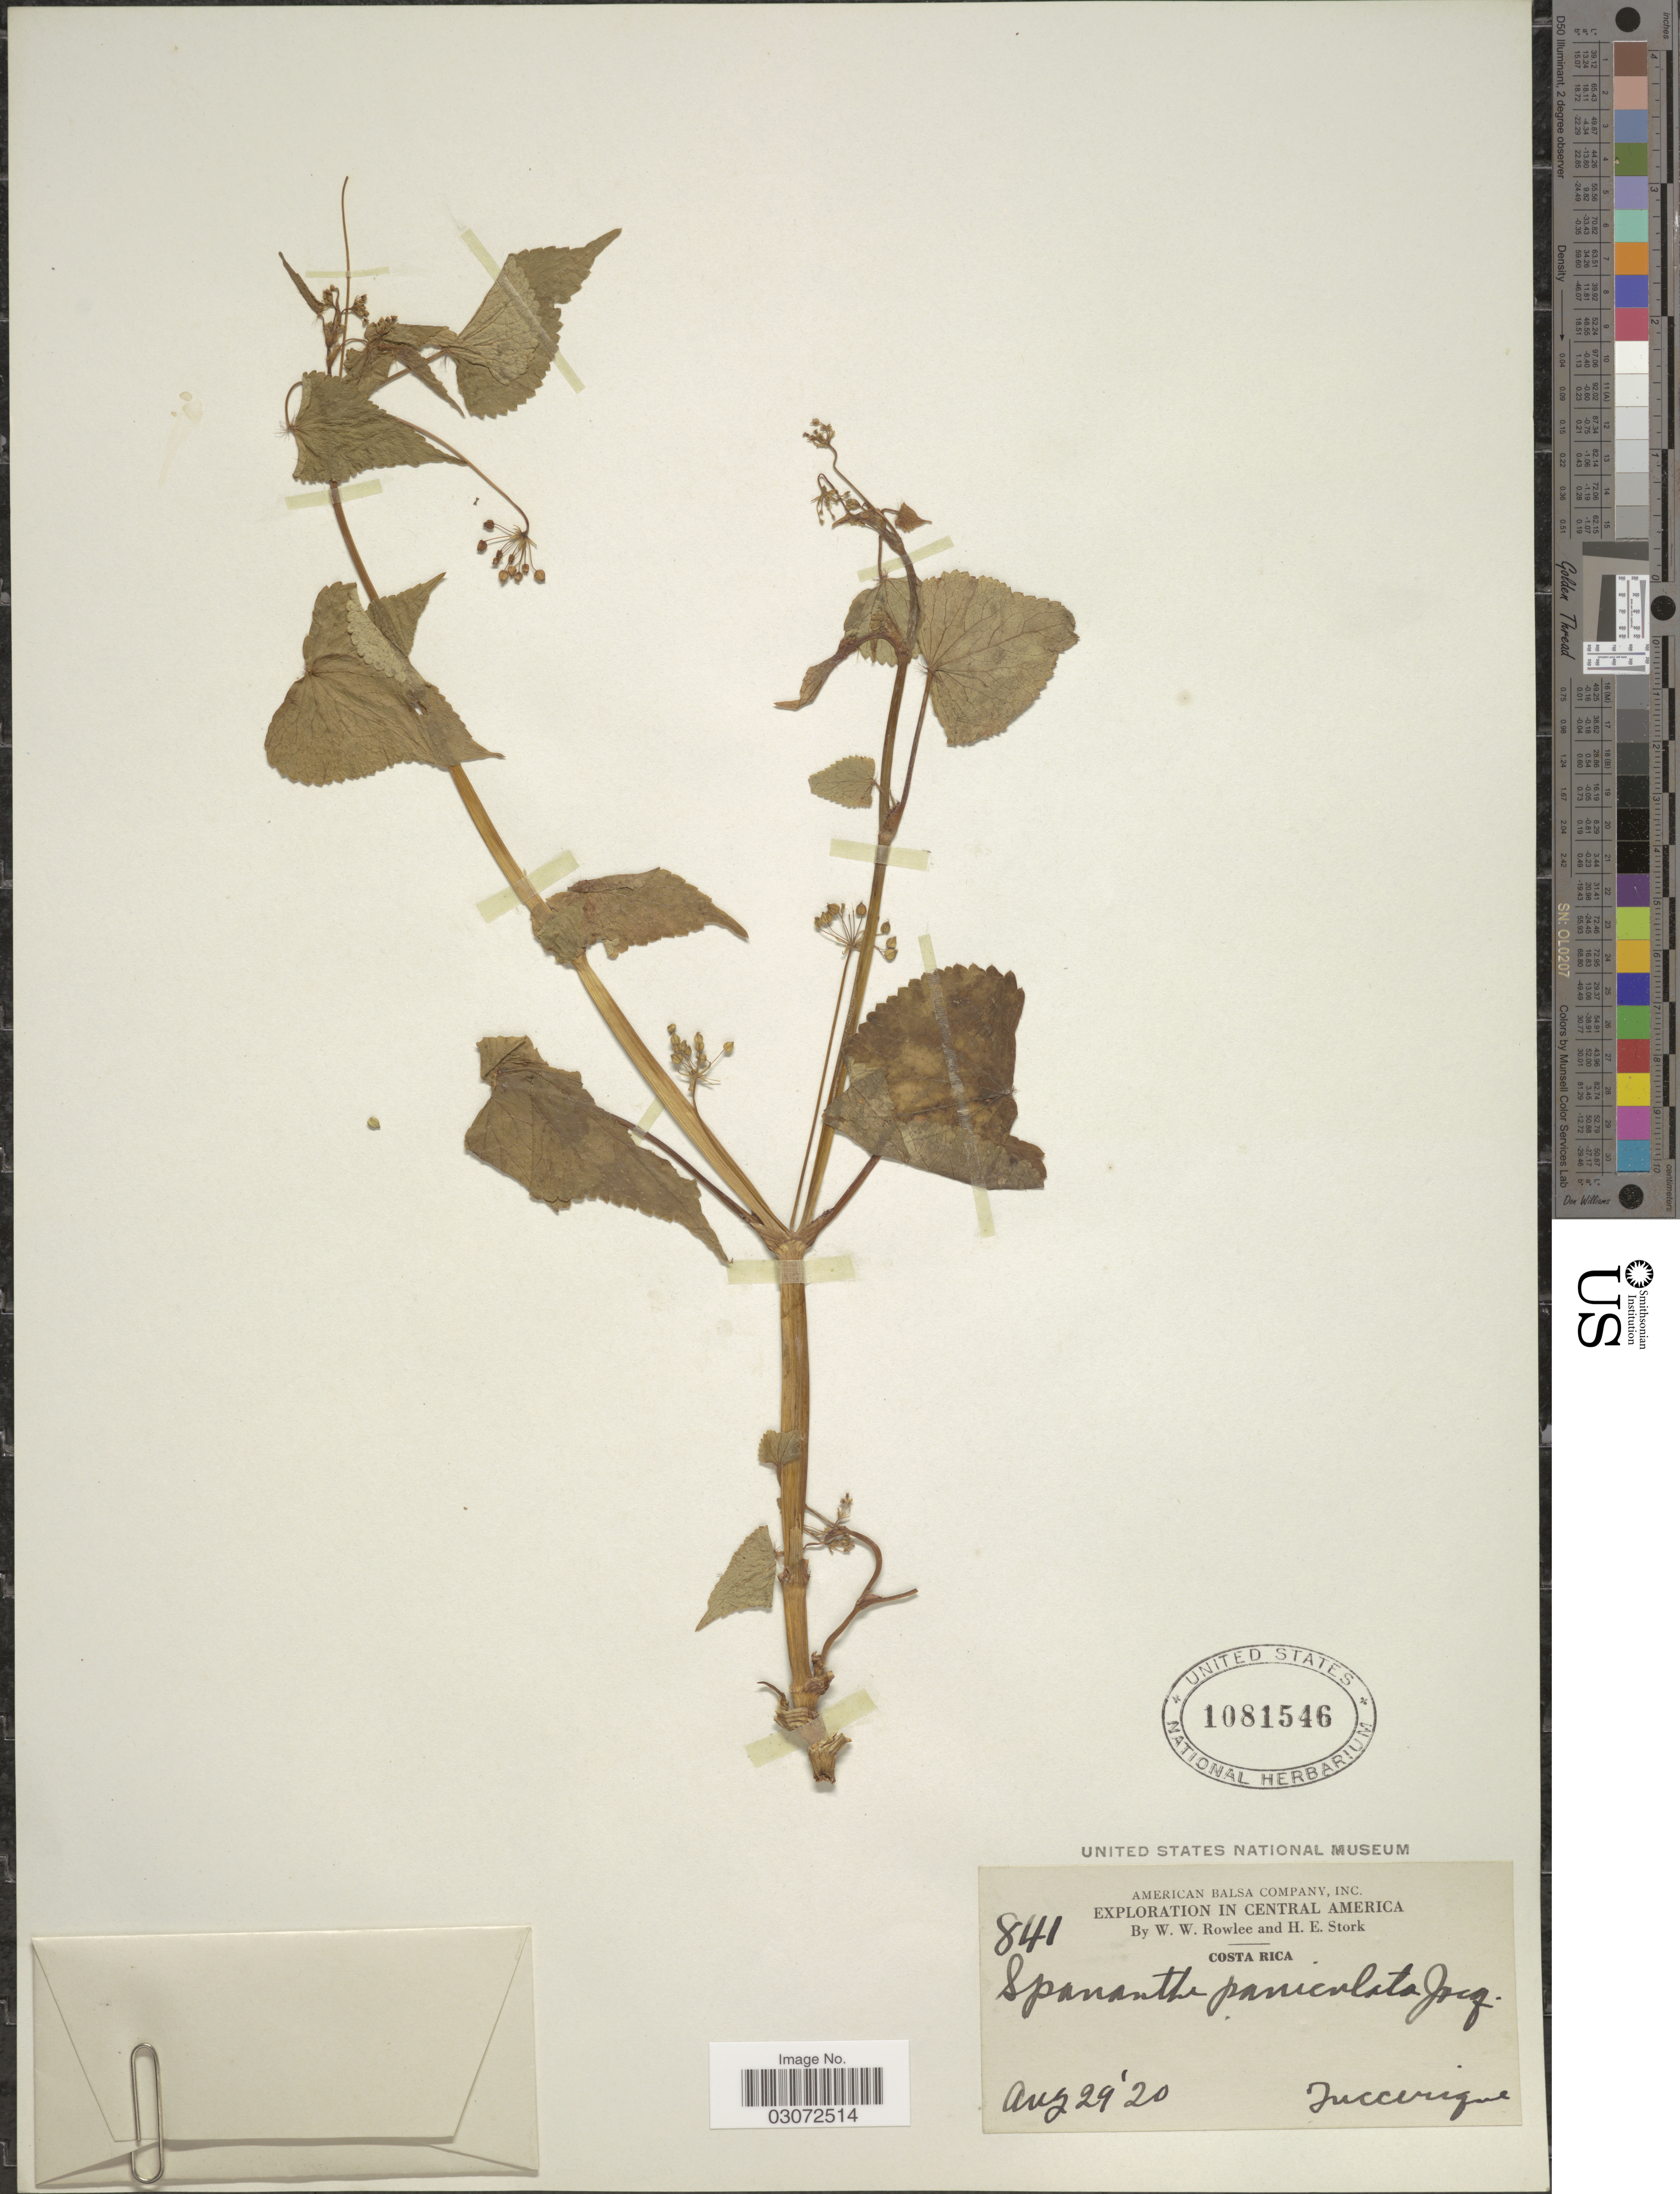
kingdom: Plantae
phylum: Tracheophyta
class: Magnoliopsida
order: Apiales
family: Apiaceae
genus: Spananthe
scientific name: Spananthe paniculata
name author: Jacq.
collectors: W. W. Rowlee & H. E. Stork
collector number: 841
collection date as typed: Transcribed d/m/y: 29/8/20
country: Costa Rica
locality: Juccerique.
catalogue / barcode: US 1081546